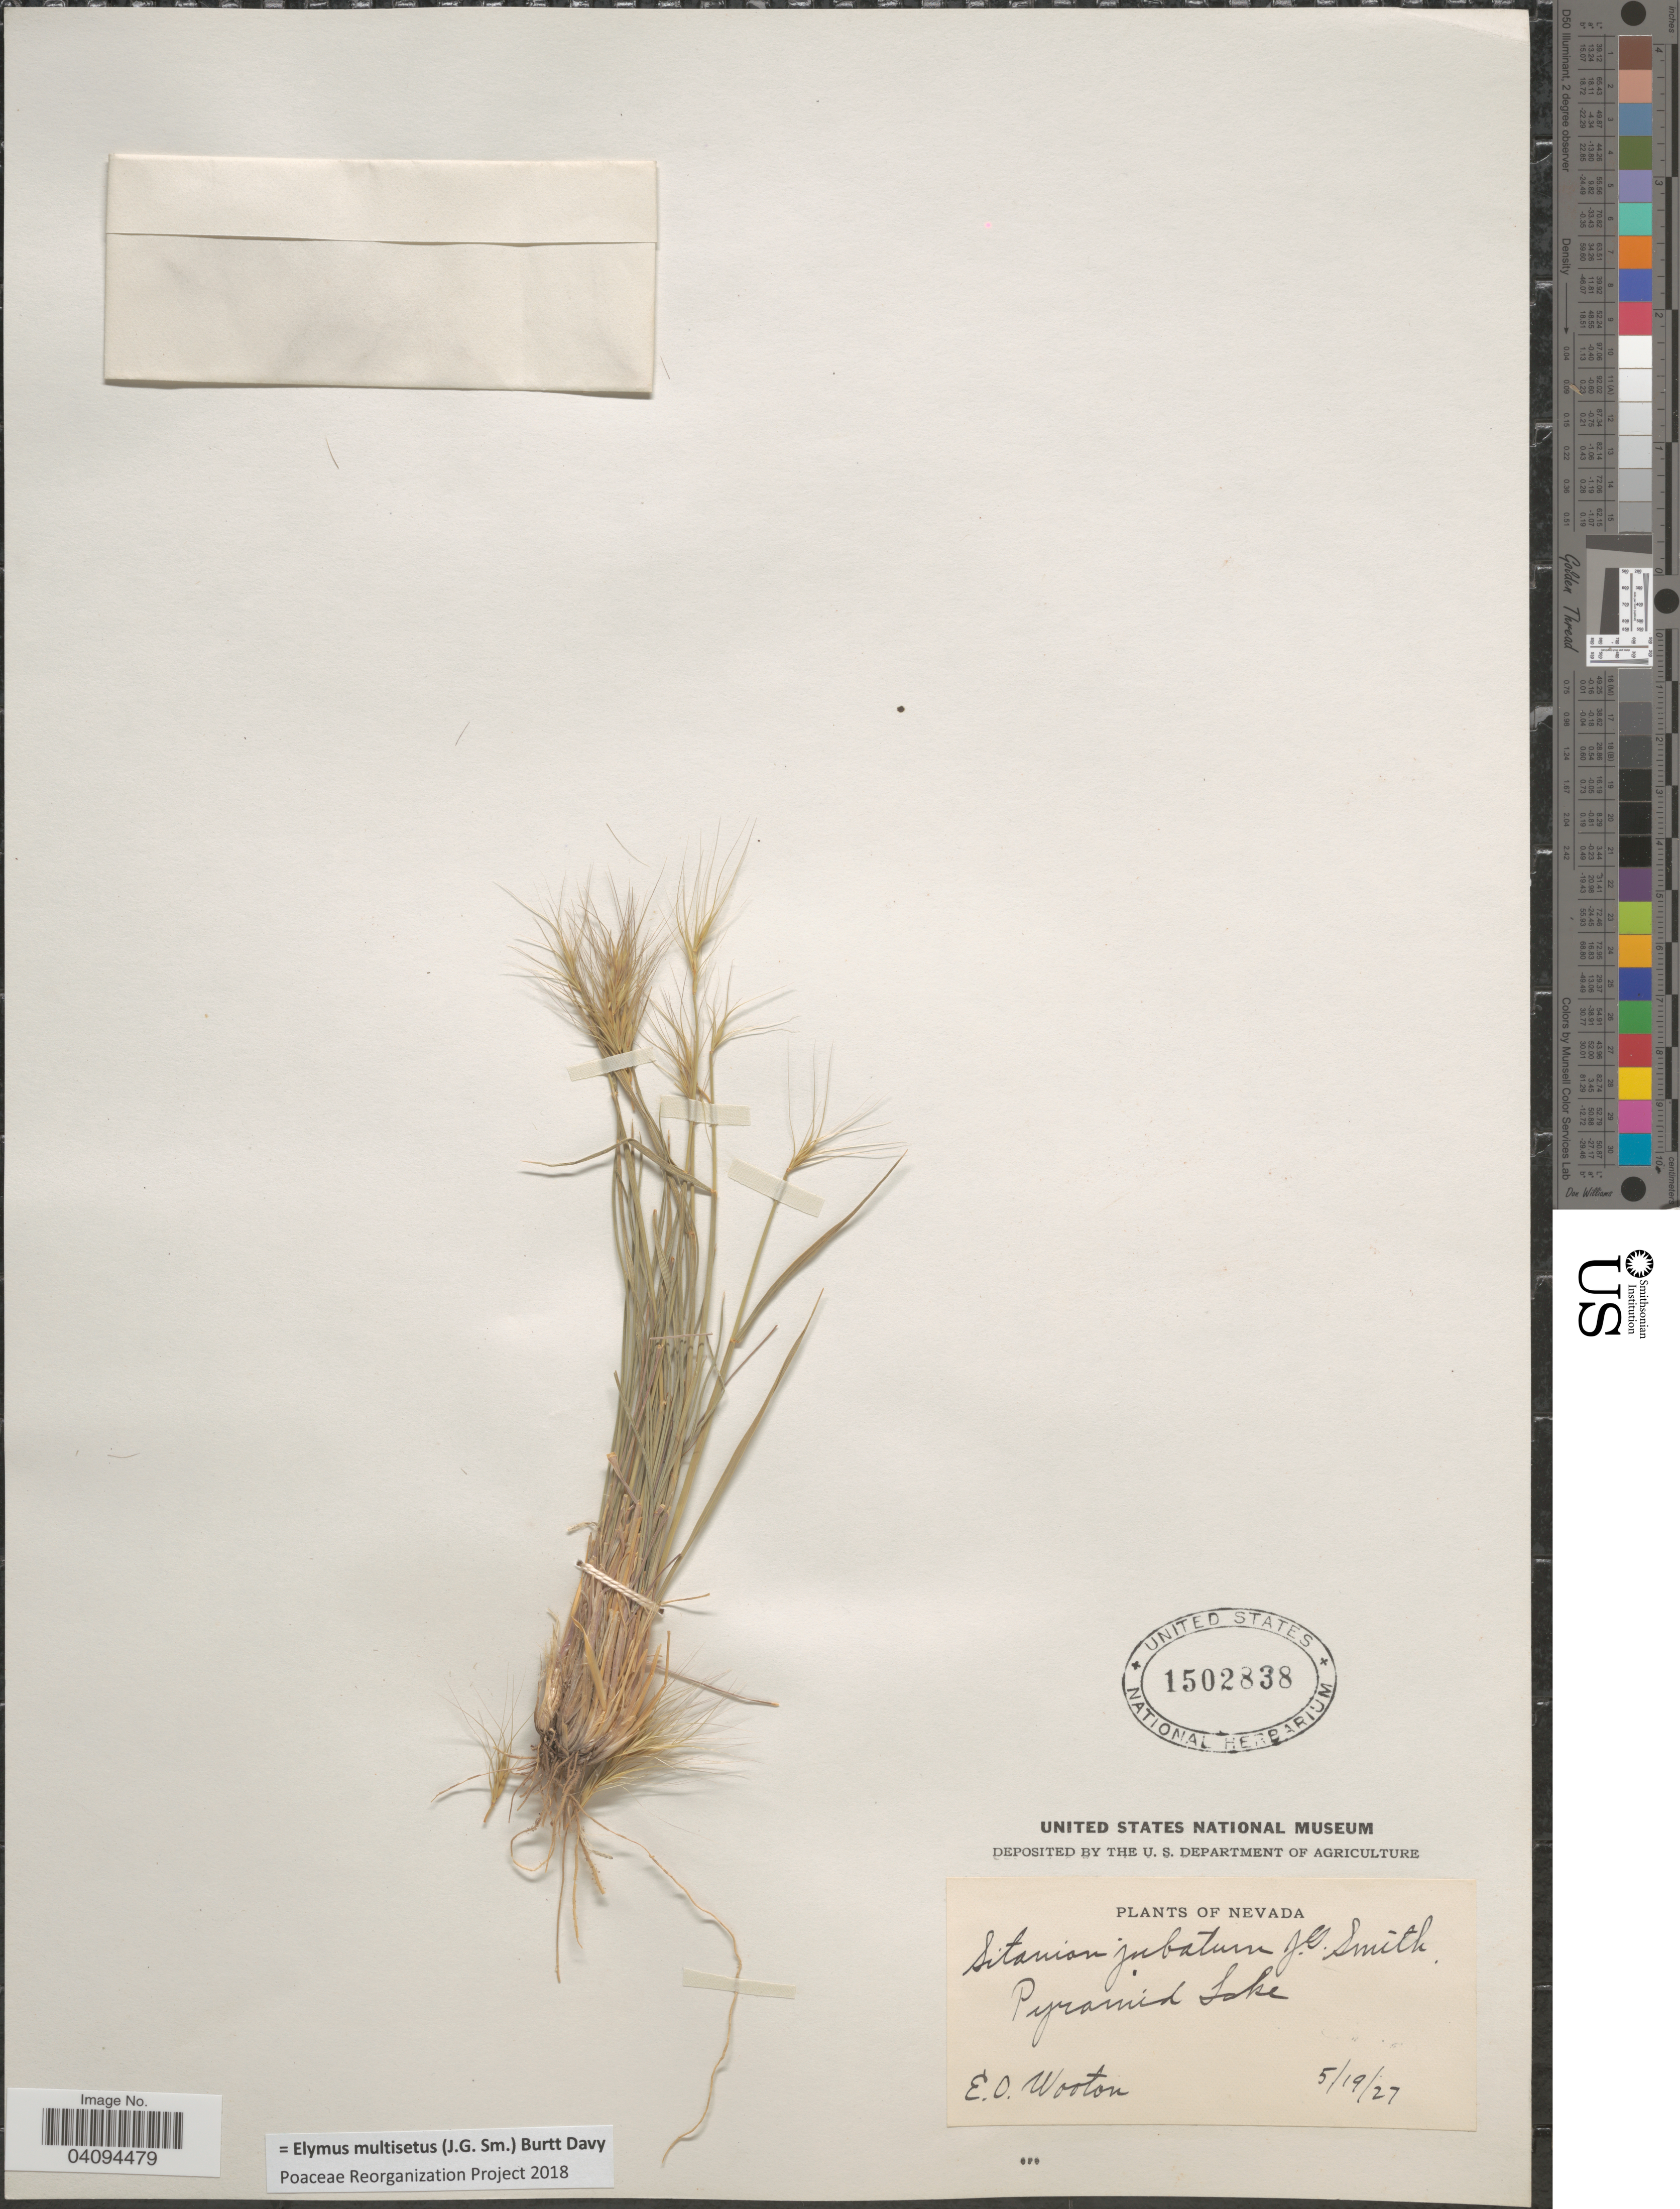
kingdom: Plantae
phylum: Tracheophyta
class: Liliopsida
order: Poales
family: Poaceae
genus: Elymus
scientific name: Elymus multisetus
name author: (J.G. Sm.) Burtt Davy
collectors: E. O. Wooton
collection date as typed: Transcribed d/m/y: 19/5/27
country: United States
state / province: Nevada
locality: Pyramid Lake.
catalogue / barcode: US 1502838